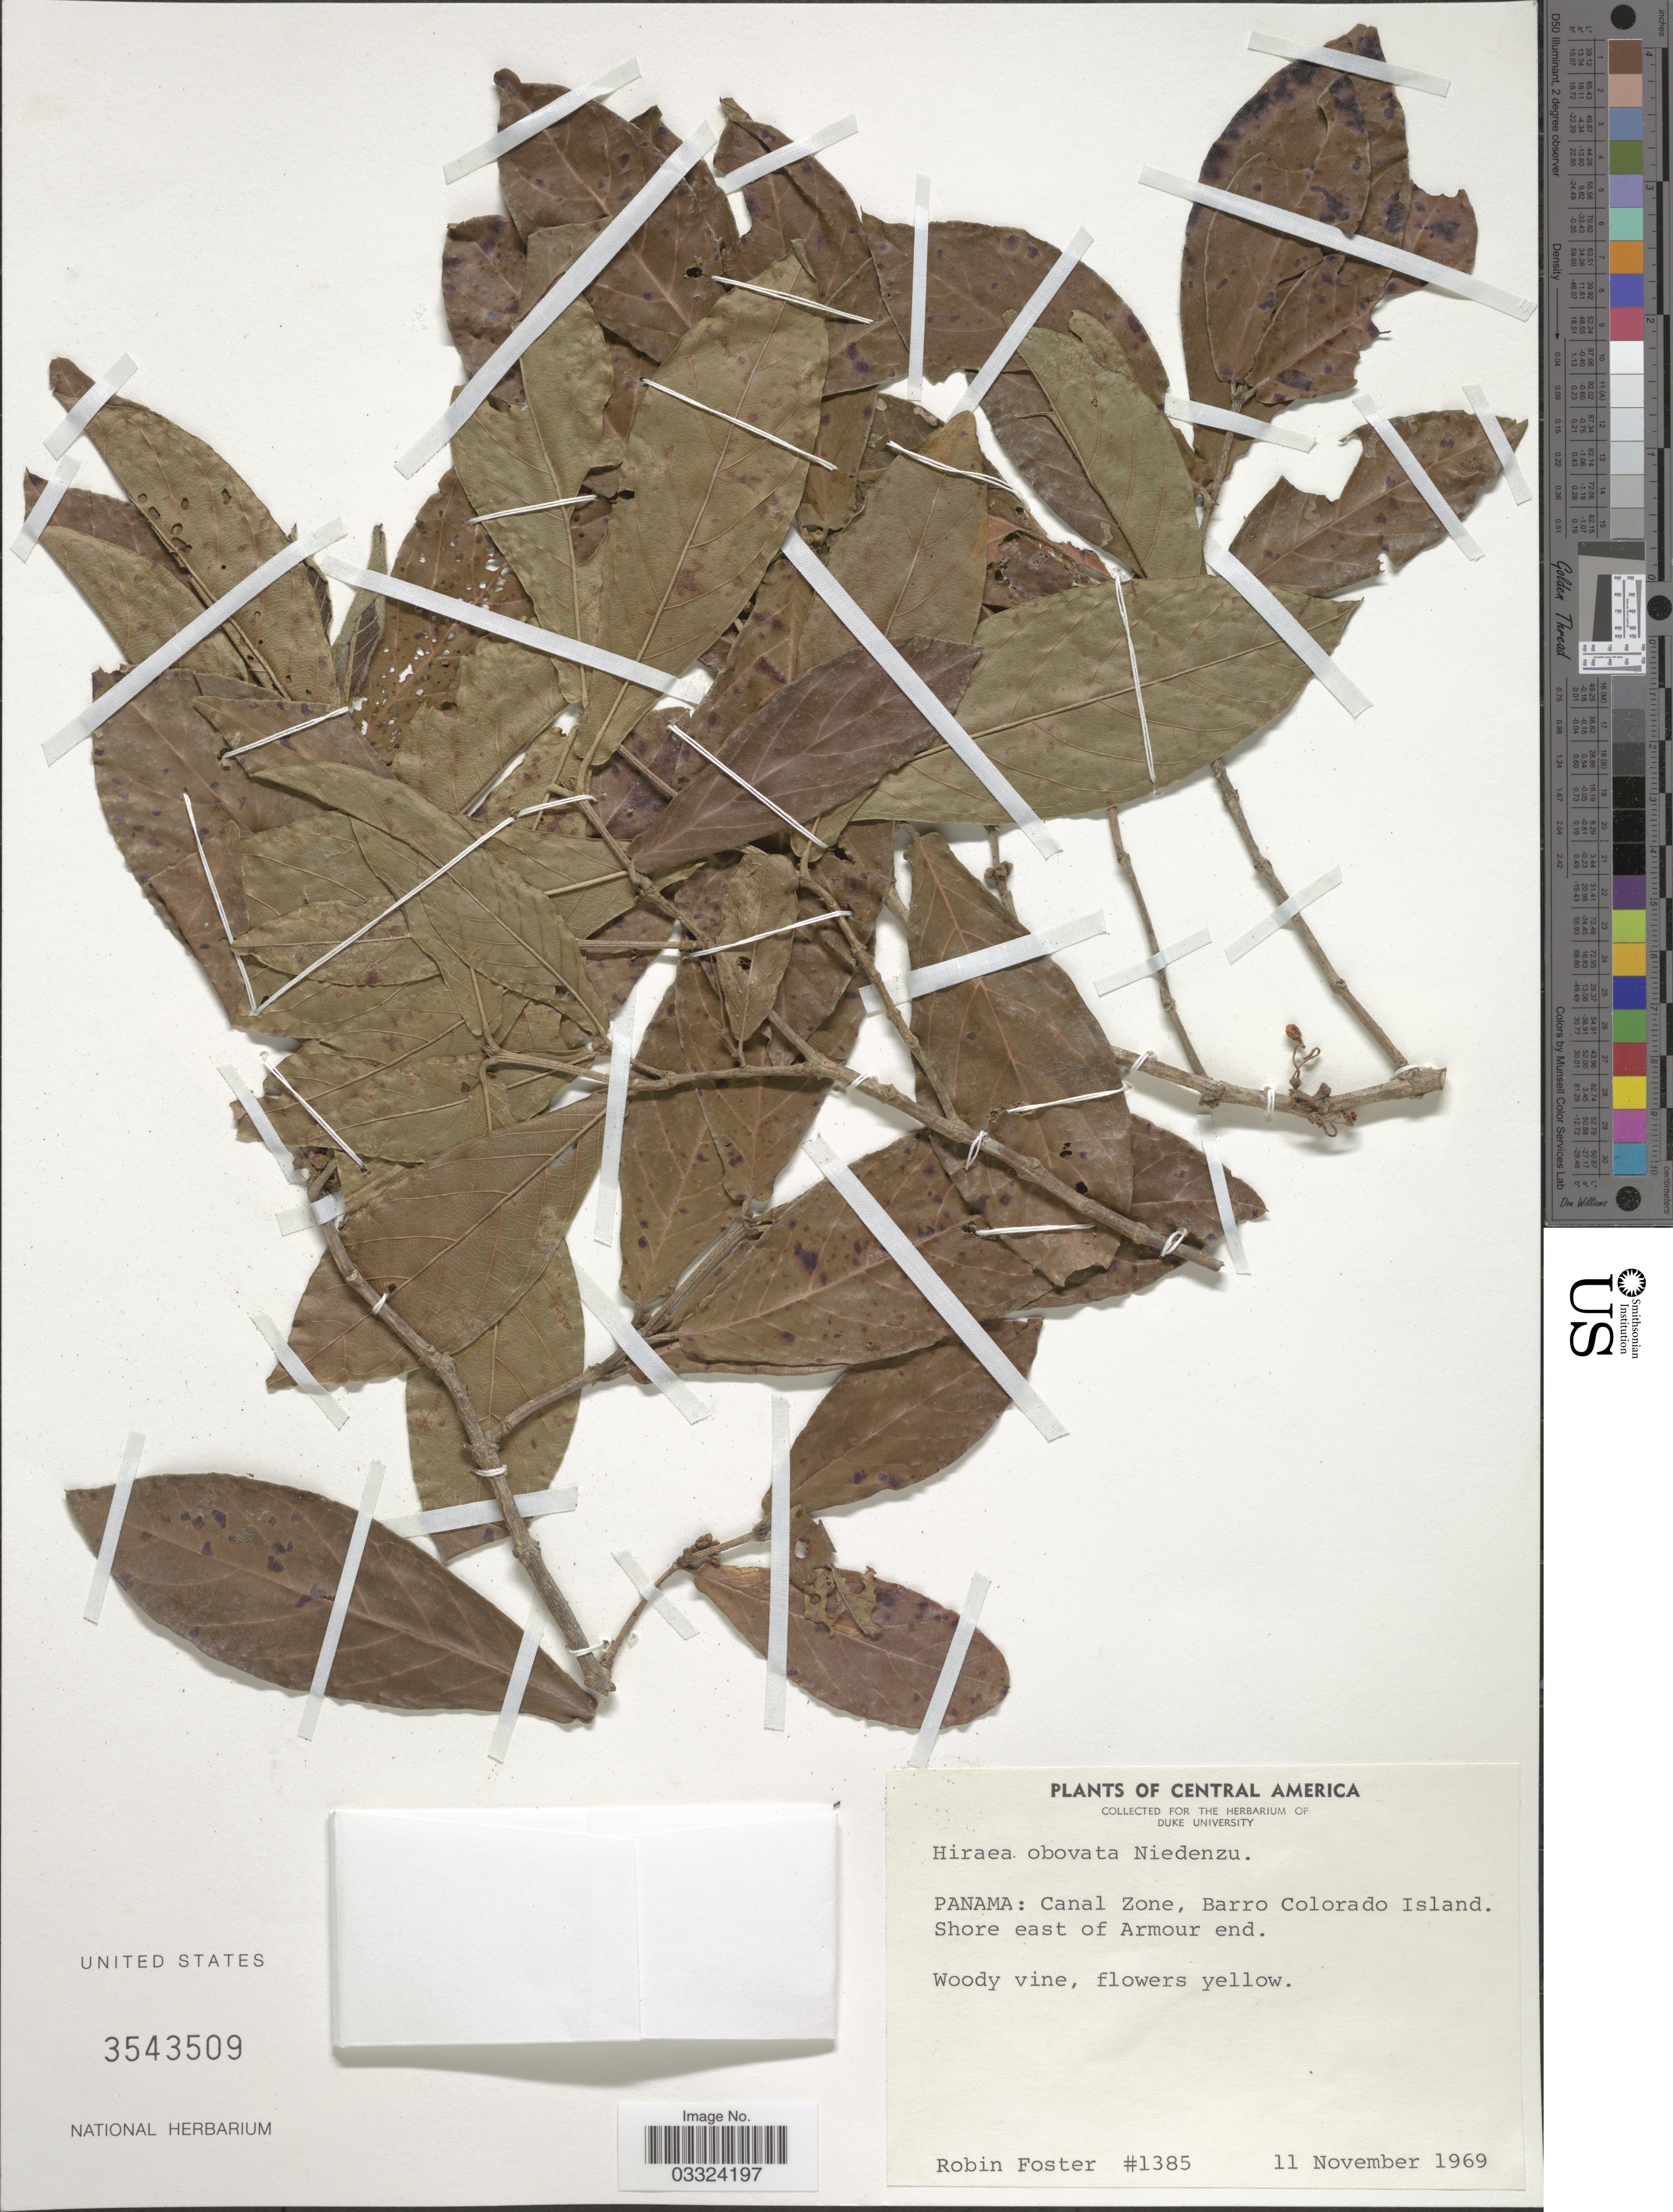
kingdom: Plantae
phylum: Tracheophyta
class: Magnoliopsida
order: Malpighiales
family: Malpighiaceae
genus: Hiraea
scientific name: Hiraea obovata (Kunth) Nied., nom. illeg.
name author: (Kunth) Nied.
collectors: R. B. Foster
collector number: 1385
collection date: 1969-11-11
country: Panama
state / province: Panamá Oeste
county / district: Canal Zone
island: Barro Colorado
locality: Canal Zone, Barro Colorado Island. Shore east of Armour end.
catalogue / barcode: US 3543509